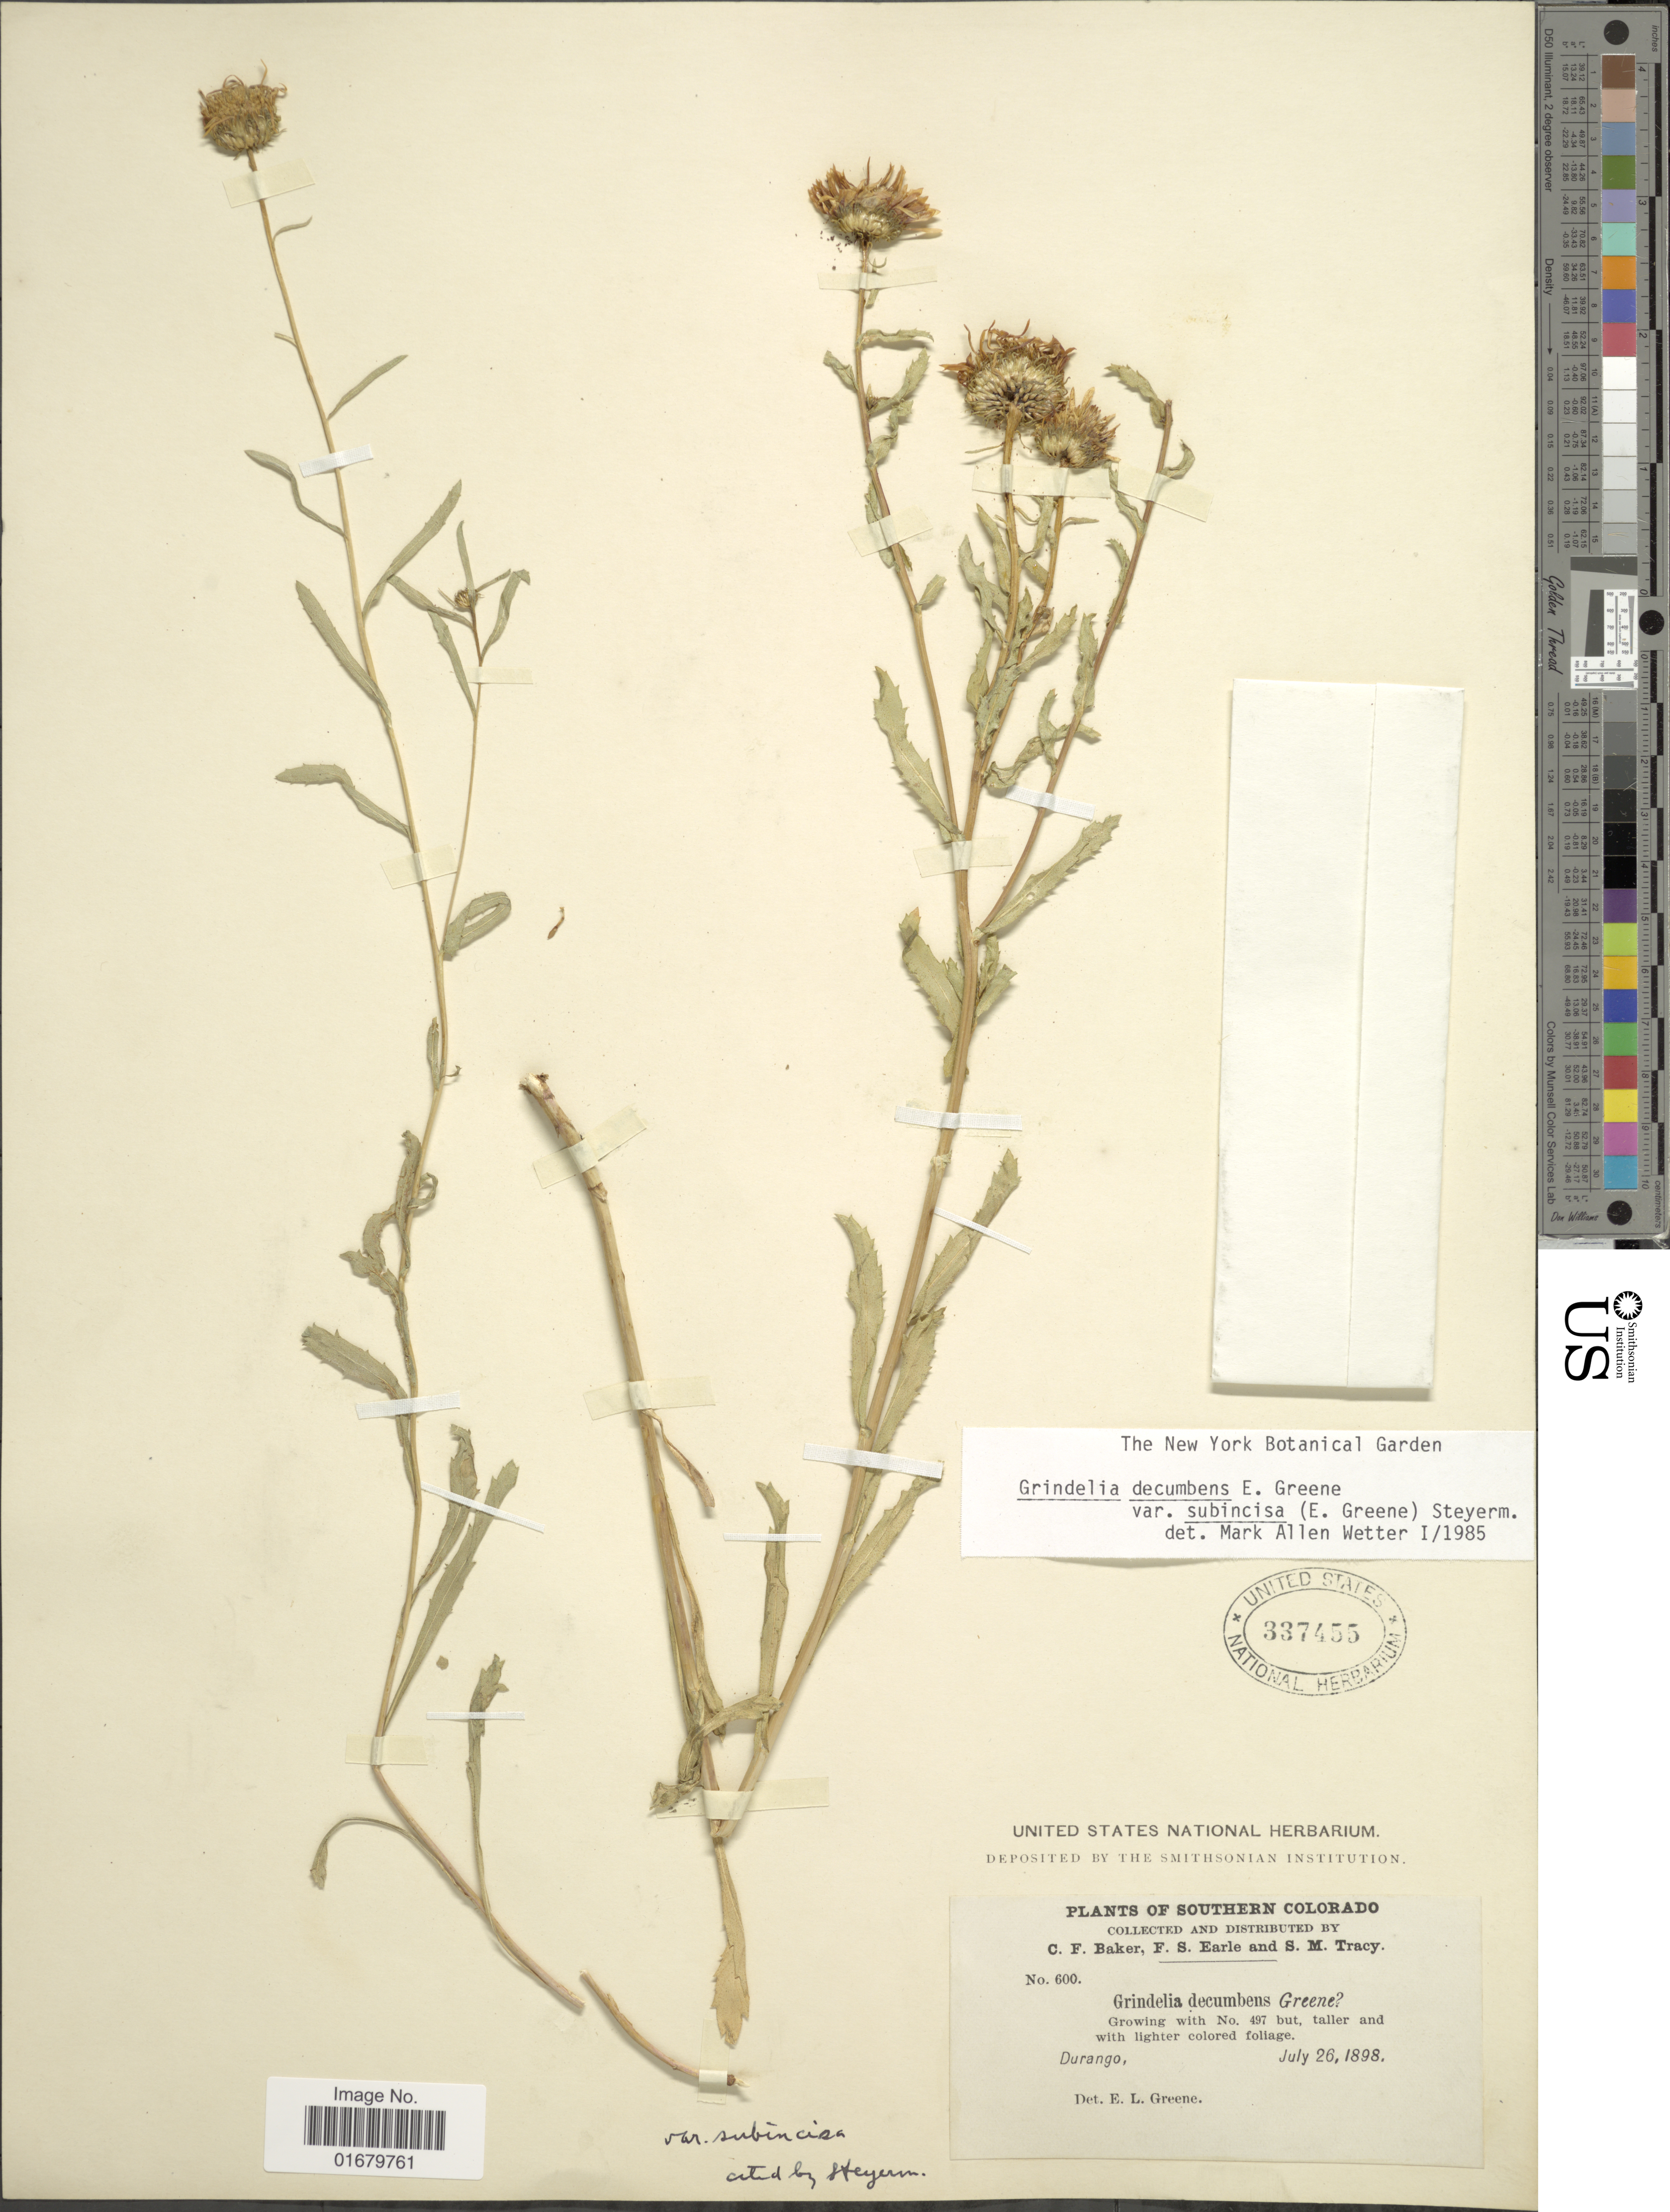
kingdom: Plantae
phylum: Tracheophyta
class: Magnoliopsida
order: Asterales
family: Asteraceae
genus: Grindelia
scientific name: Grindelia decumbens var. subincisa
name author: (Greene) Steyerm.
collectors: C. F. Baker, F. S. Earle & S. Stracy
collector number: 600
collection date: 1898-07-26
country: United States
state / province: New Mexico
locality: Southern Colorado, Durango.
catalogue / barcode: US 337455